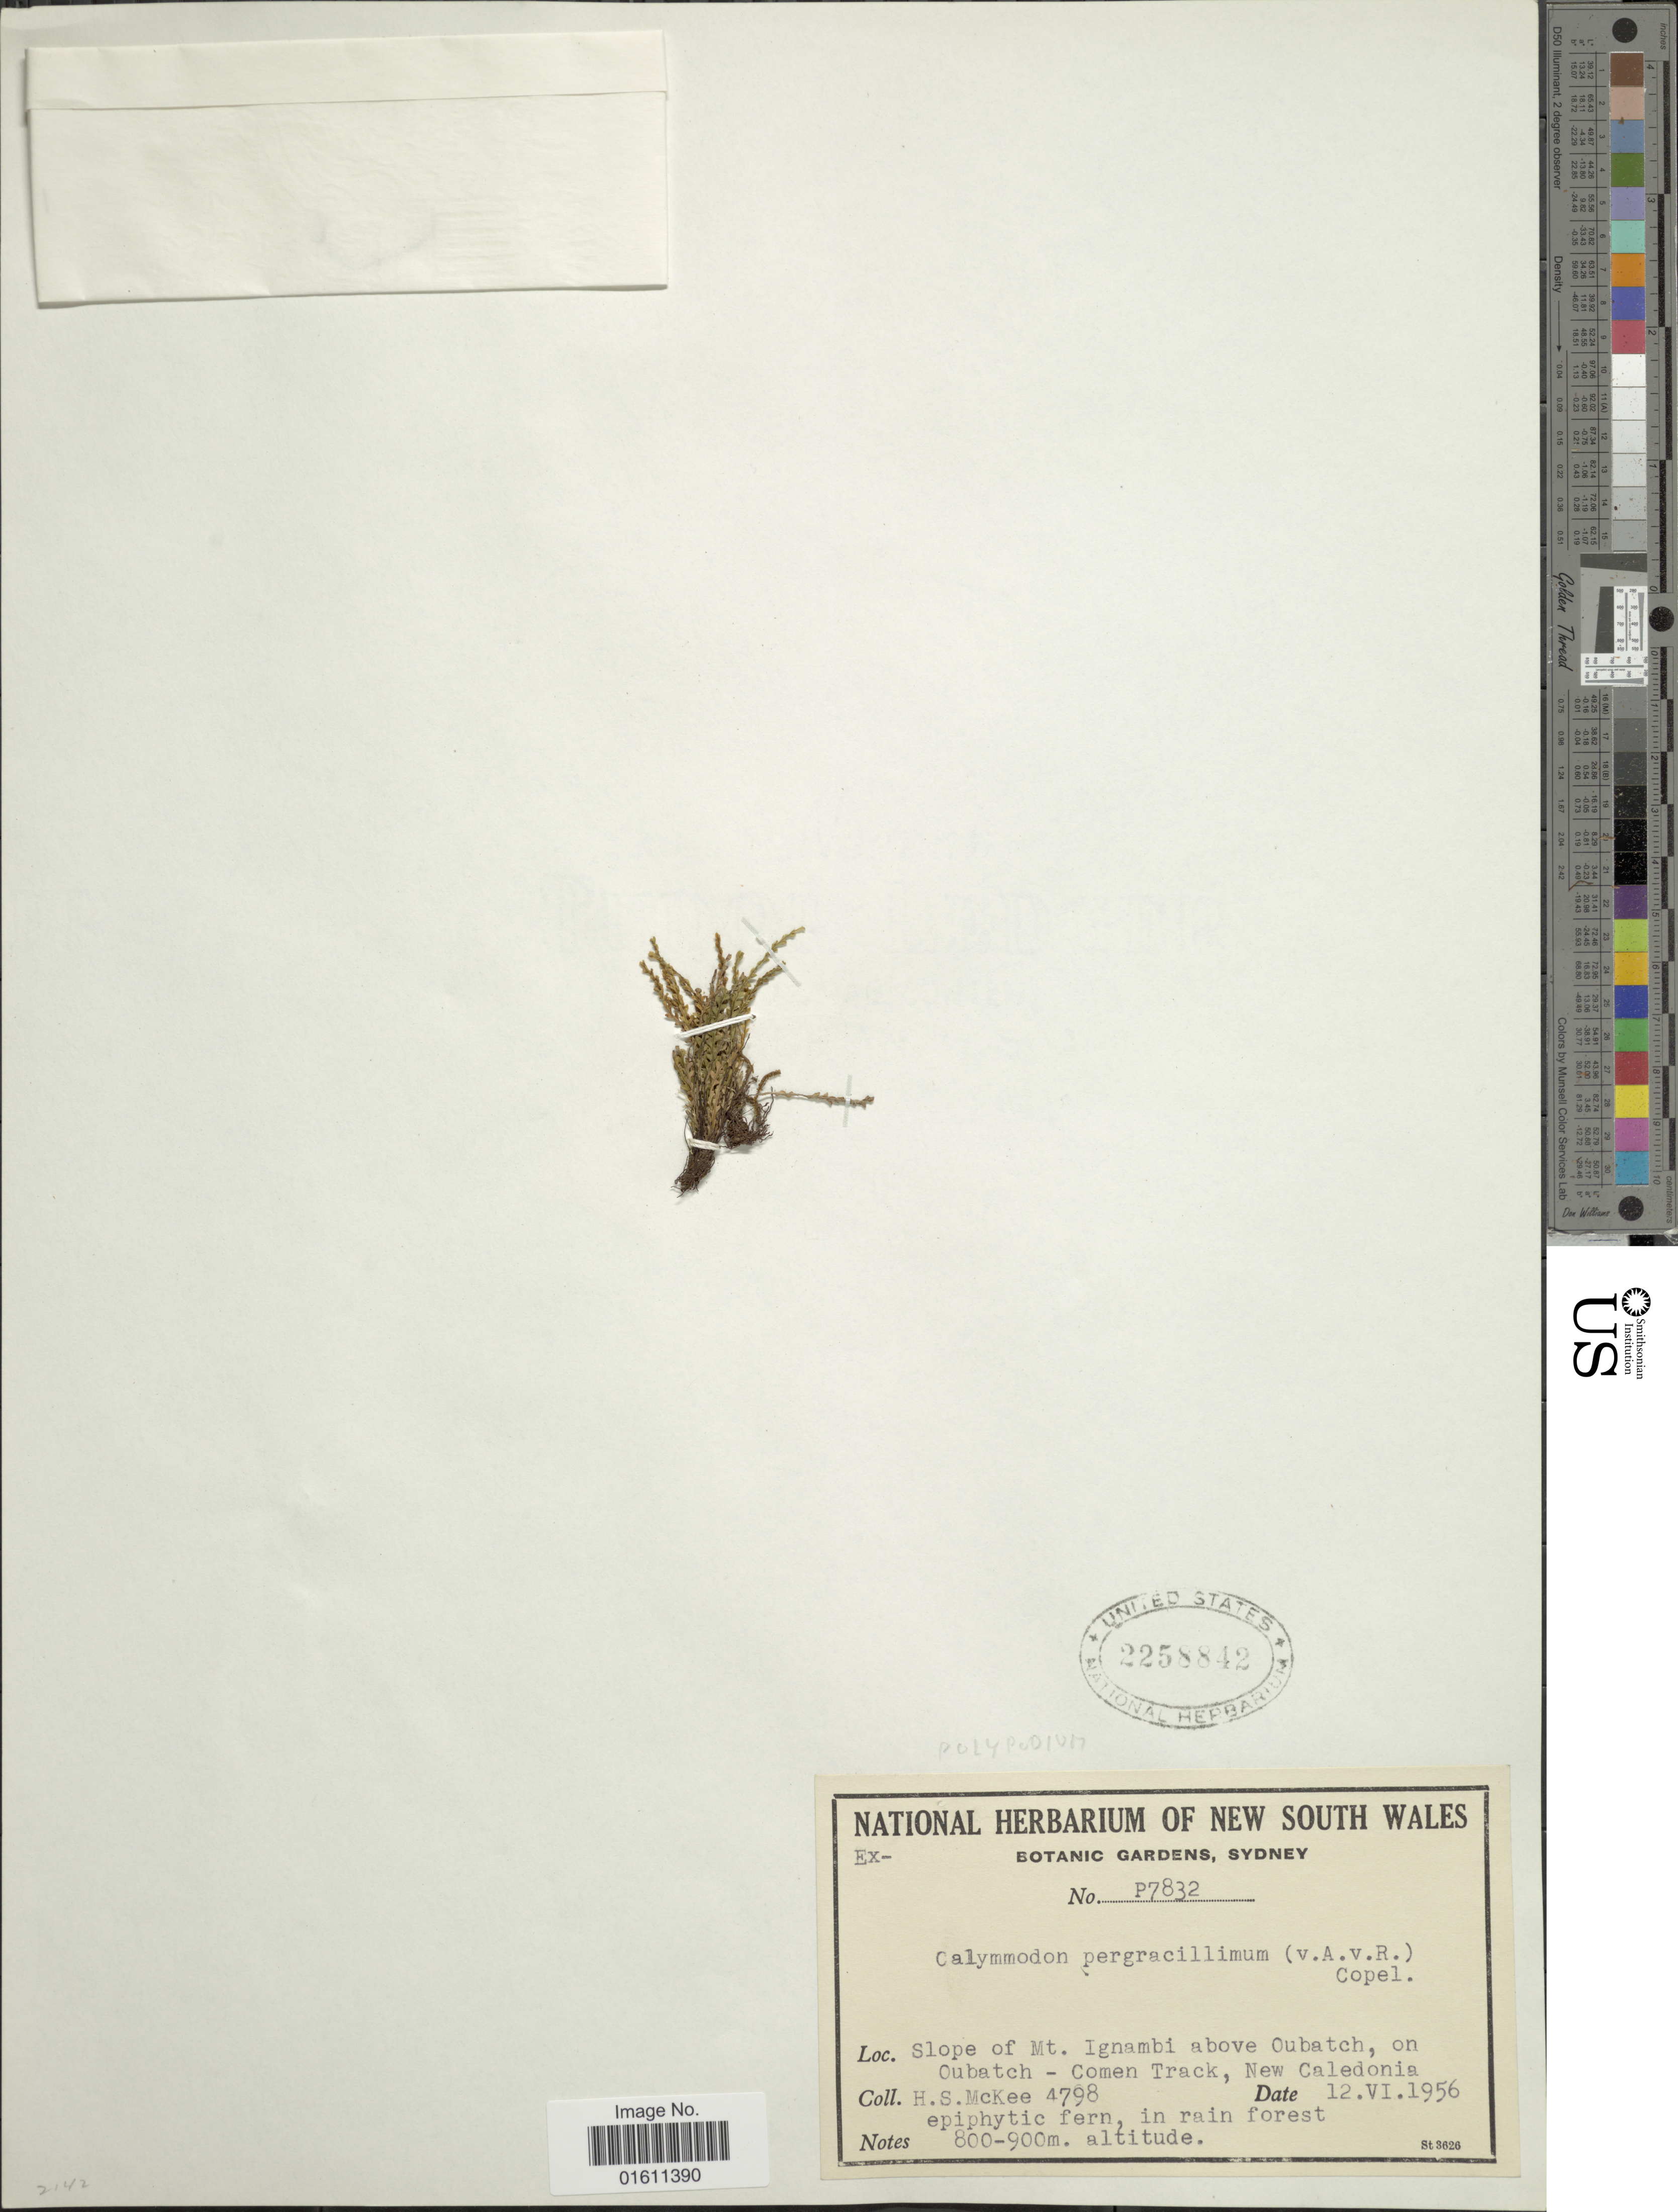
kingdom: Plantae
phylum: Tracheophyta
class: Polypodiopsida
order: Polypodiales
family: Polypodiaceae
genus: Calymmodon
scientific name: Calymmodon pergracillimus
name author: (Alderw.) Copel.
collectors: H. S. McKee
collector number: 4798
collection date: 1956-06-12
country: New Caledonia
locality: New Caledonia, slope of Mt. Ignambi above Oubatch, on Outbach - Comen Track.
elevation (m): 800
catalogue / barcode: US 2258842